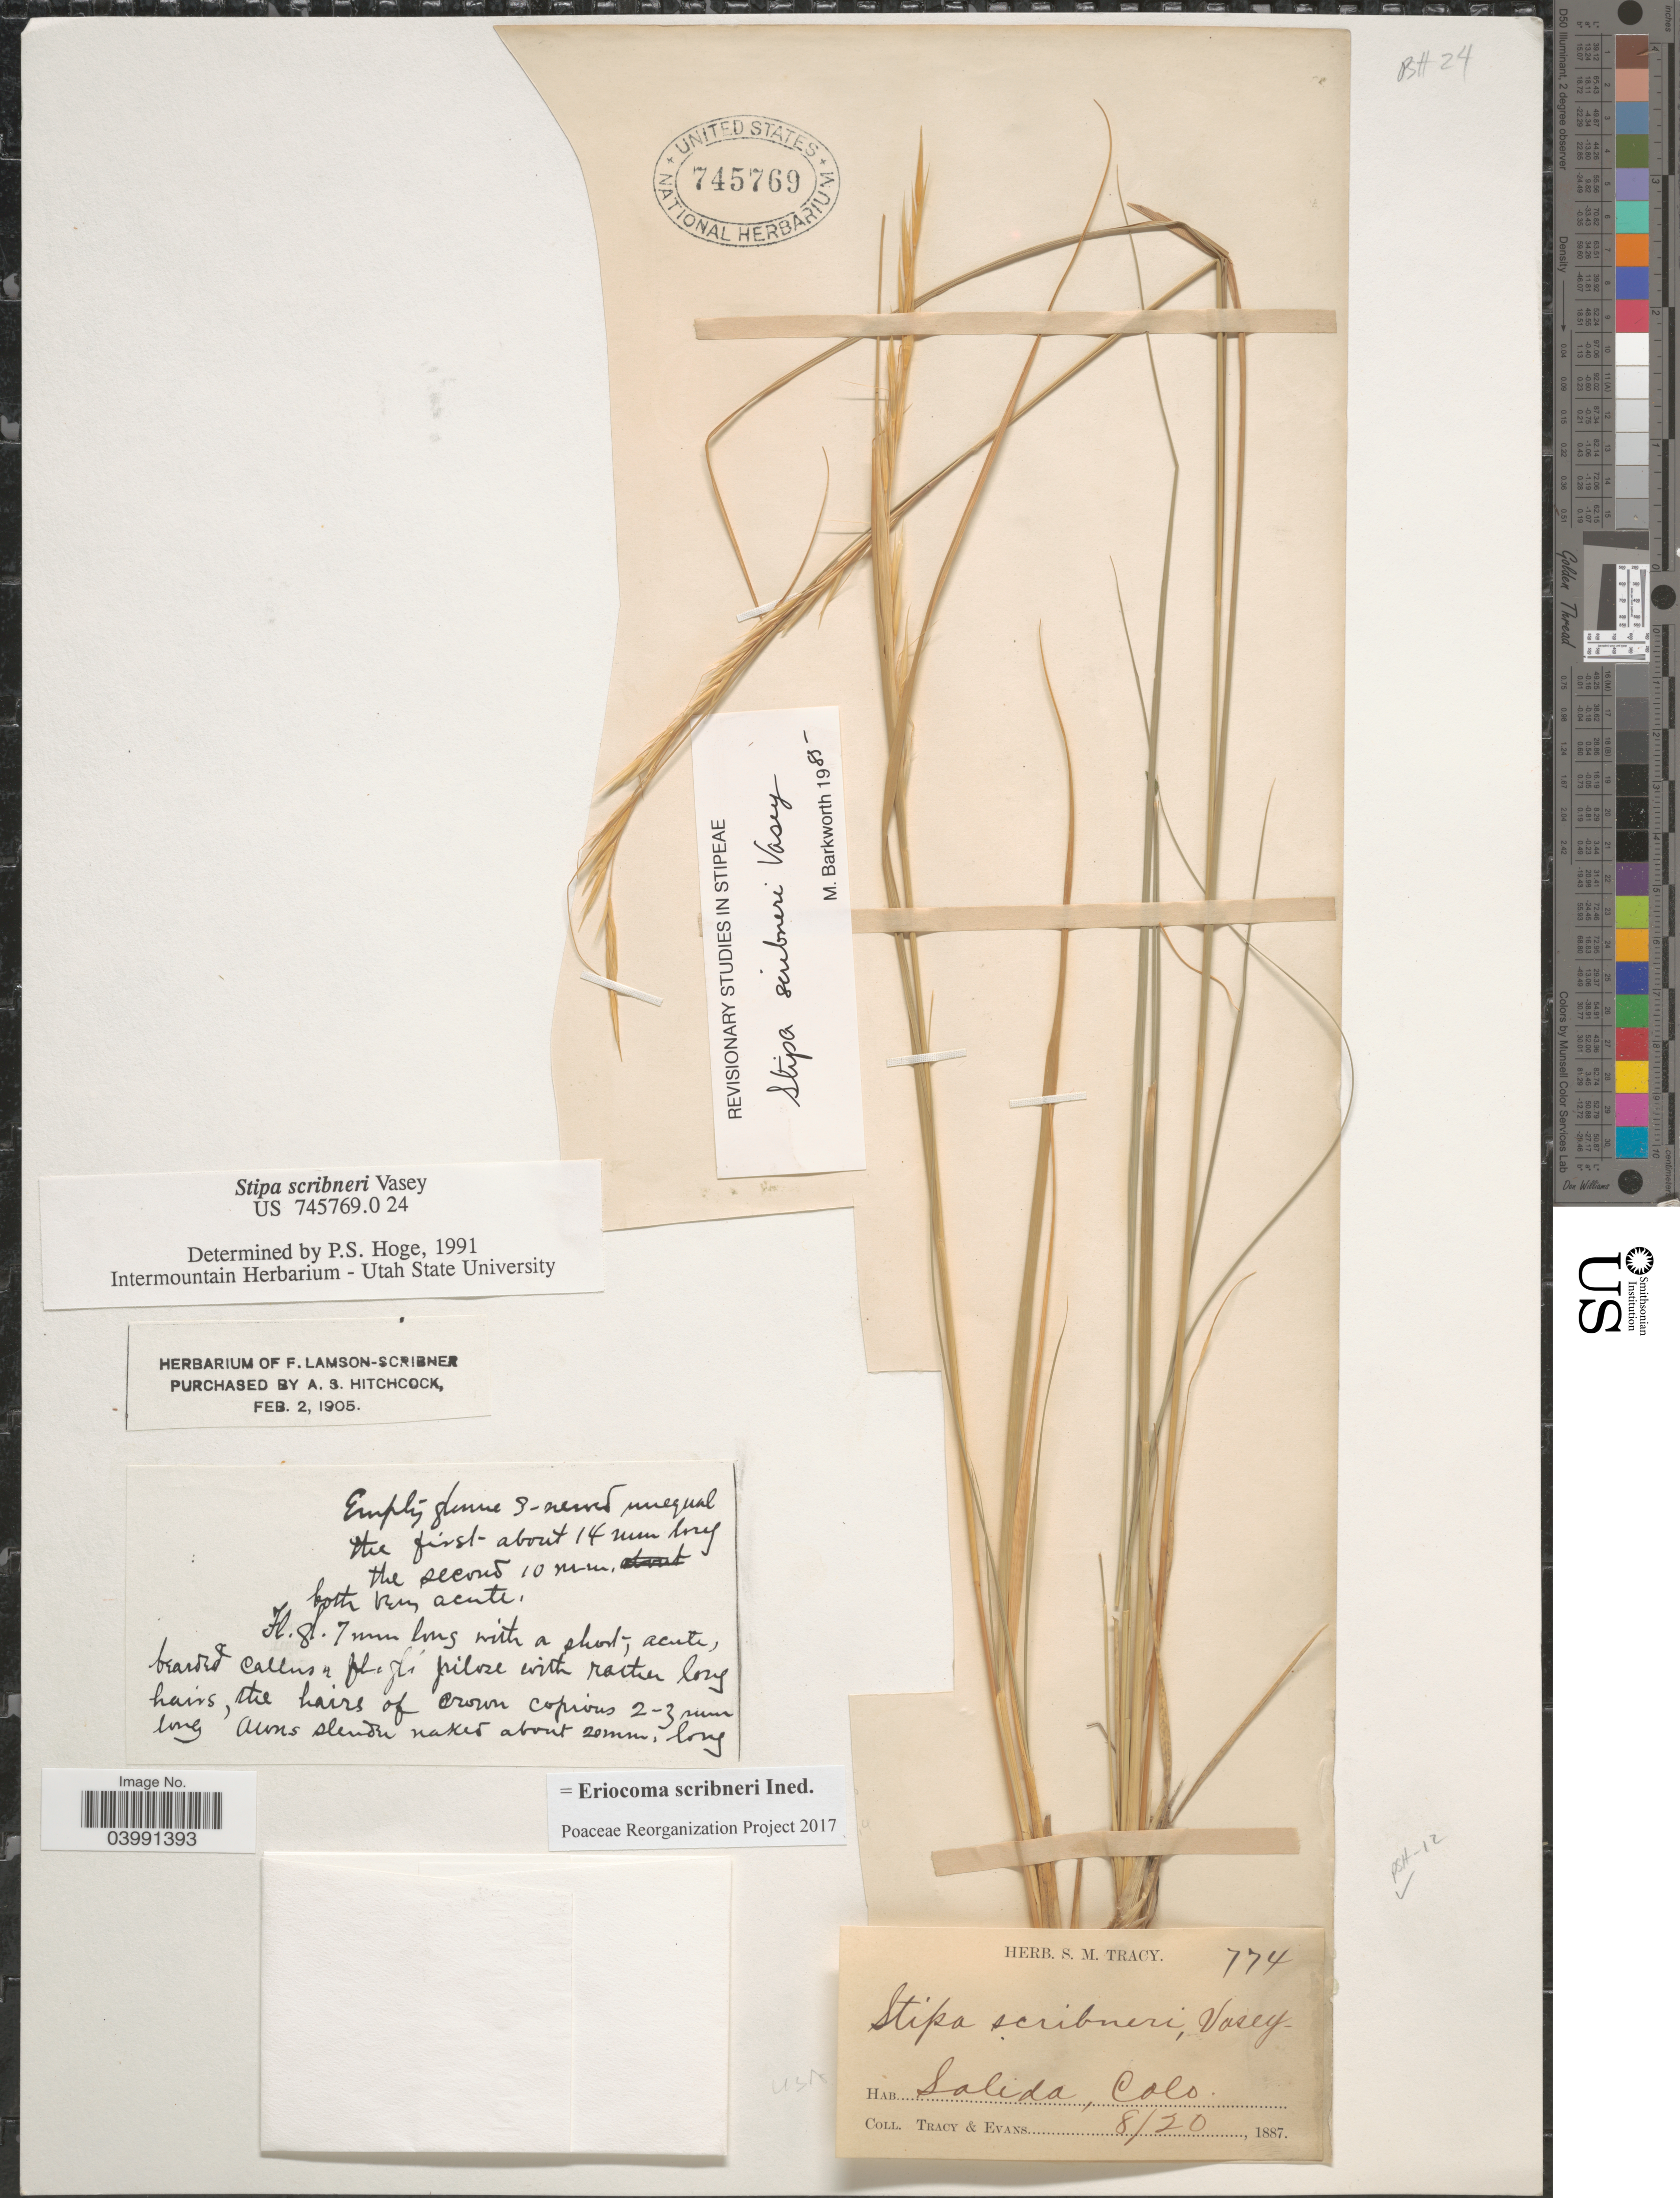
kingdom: Plantae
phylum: Tracheophyta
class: Liliopsida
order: Poales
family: Poaceae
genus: Eriocoma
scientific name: Eriocoma scribneri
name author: (Vasey) Romasch.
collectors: -. Tracy & -- Evans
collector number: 774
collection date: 1887-08-20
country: United States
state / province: Colorado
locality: Salida.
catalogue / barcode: US 745769